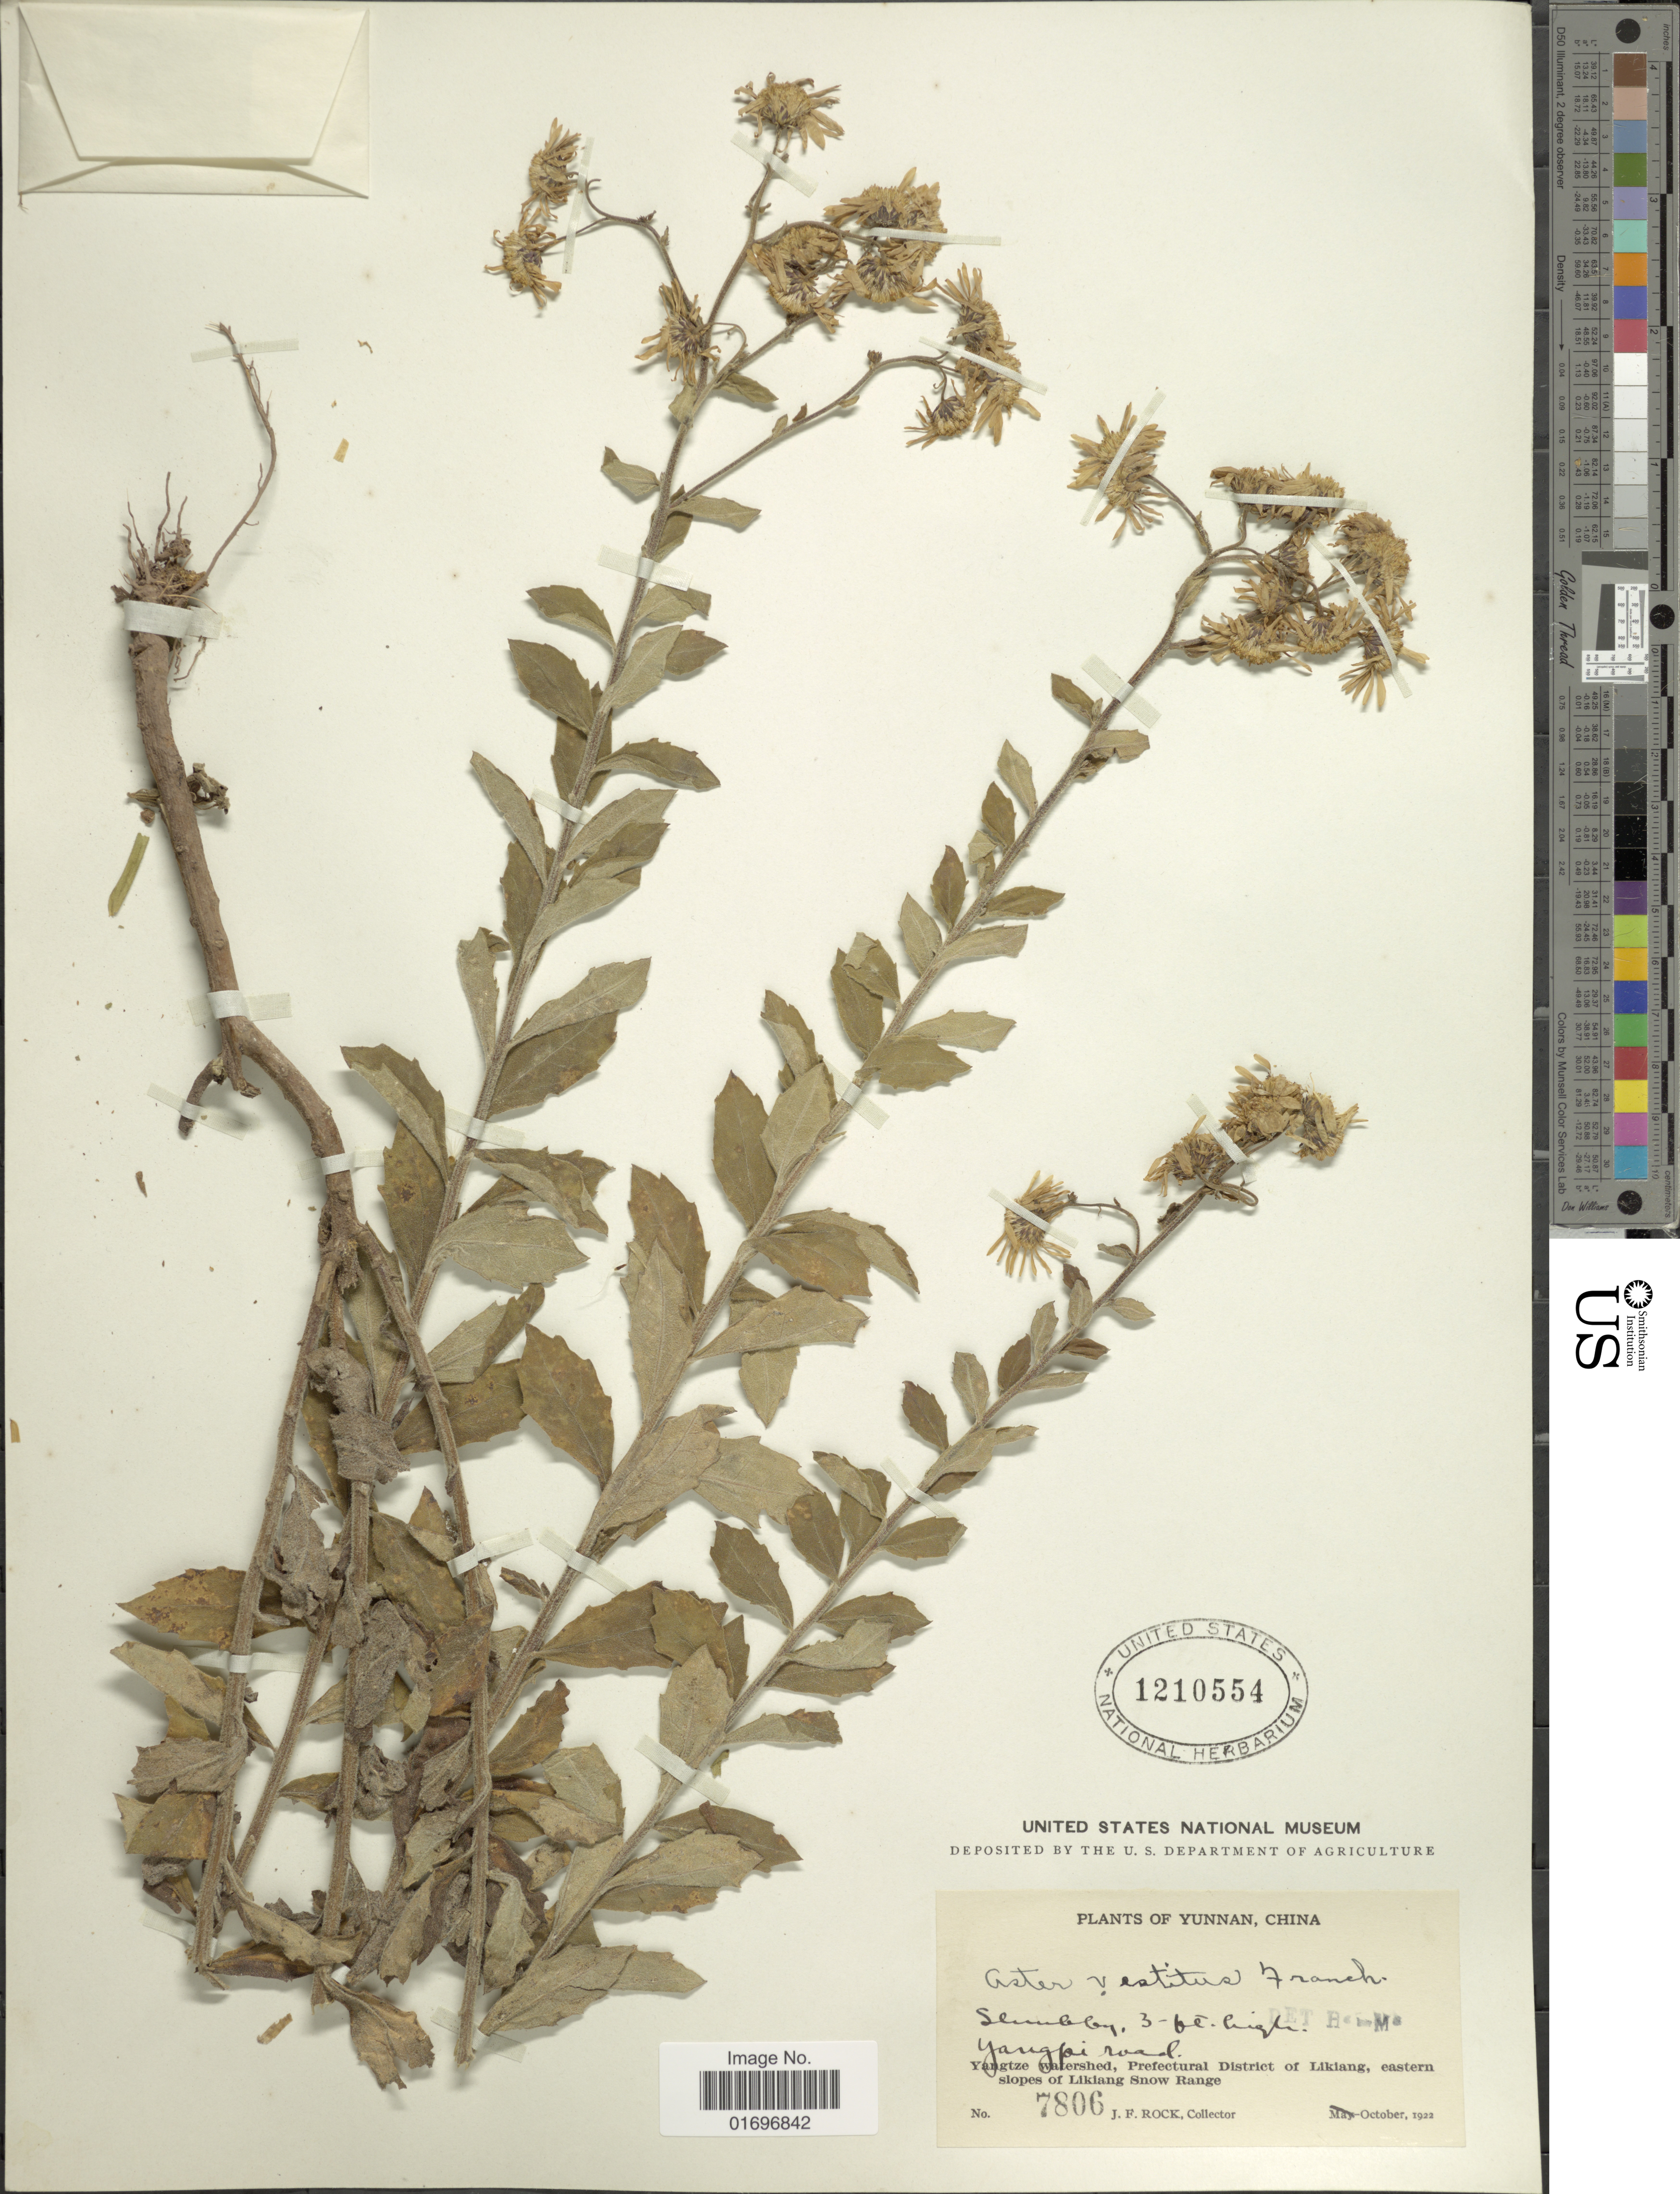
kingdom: Plantae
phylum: Tracheophyta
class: Magnoliopsida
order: Asterales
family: Asteraceae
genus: Aster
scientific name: Aster vestitus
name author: Franch.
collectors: J. Rock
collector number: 7806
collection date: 1922-10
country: China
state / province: Yunnan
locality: Yunnan, China. Yangpi road. Yangtze watershed, Prefectural District of Likiang, eastern slopes of Likiang Snow Range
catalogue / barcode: US 1210554